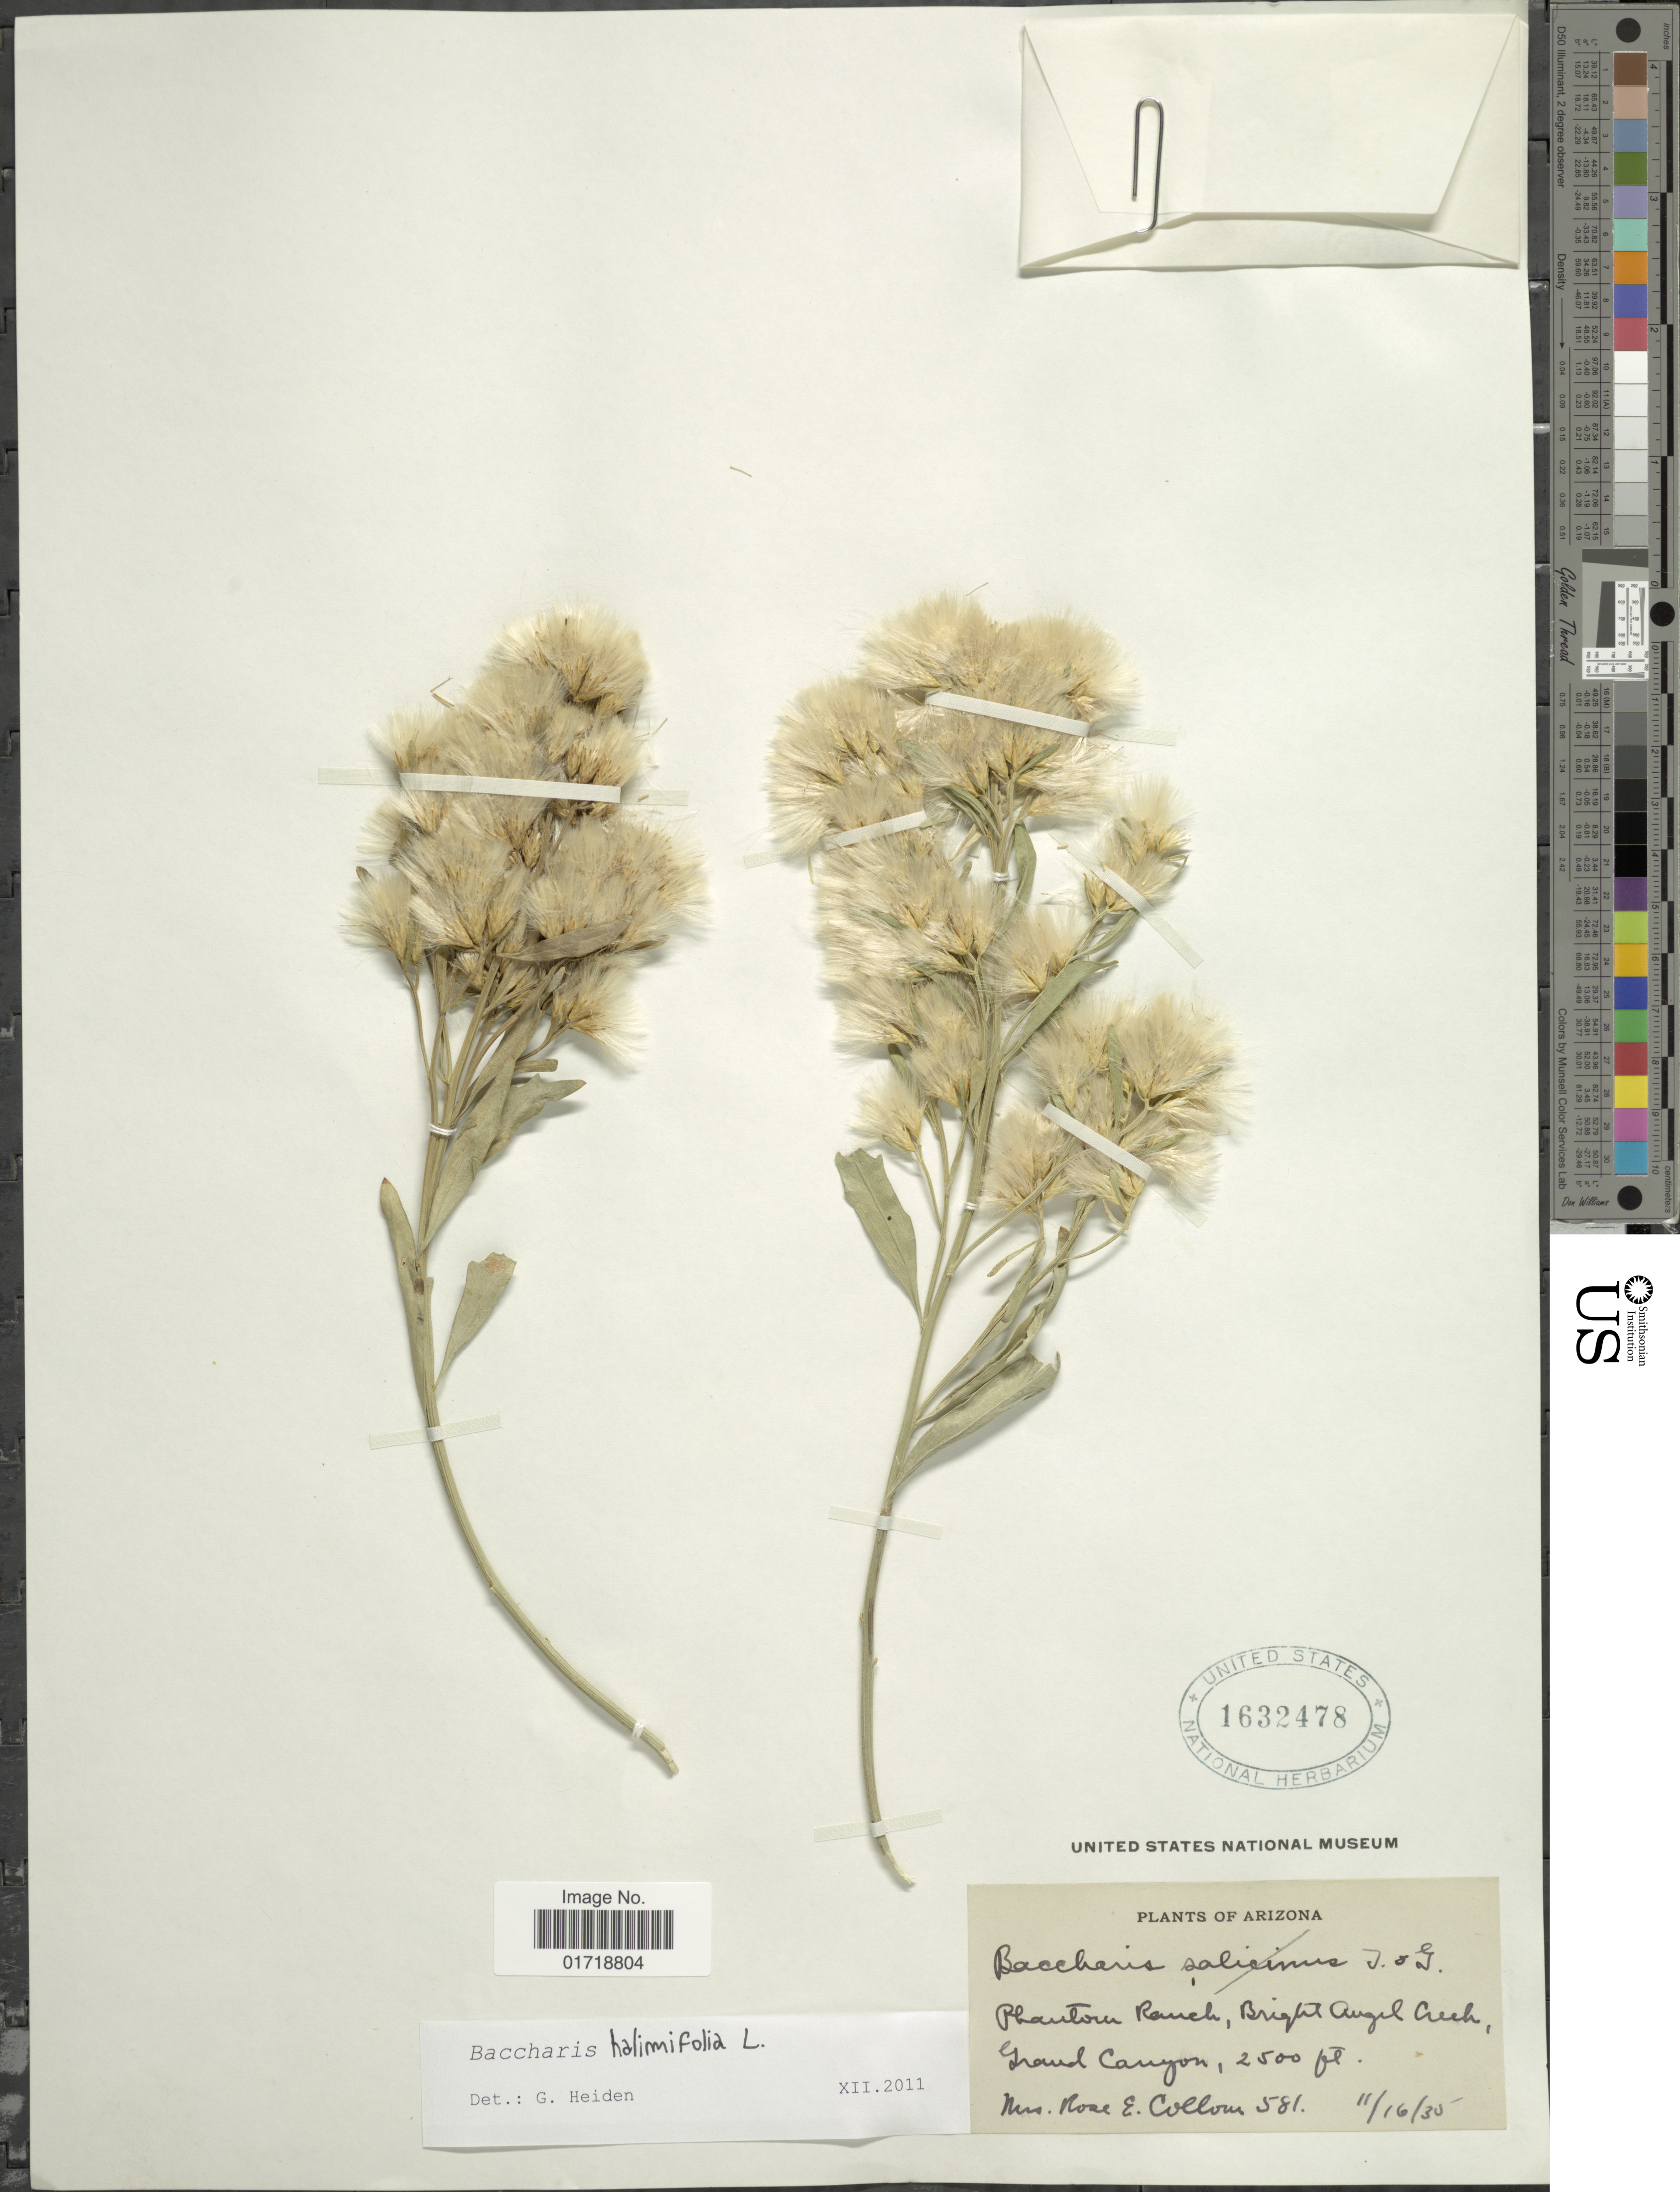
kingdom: Plantae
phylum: Tracheophyta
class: Magnoliopsida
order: Asterales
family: Asteraceae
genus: Baccharis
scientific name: Baccharis halimifolia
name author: L.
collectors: R. E. Collom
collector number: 581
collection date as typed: Transcribed d/m/y: 16/11/35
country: United States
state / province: Arizona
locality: Phantom Ranch, bright Angel Creek, Grand Canyon.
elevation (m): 762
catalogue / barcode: US 1632478